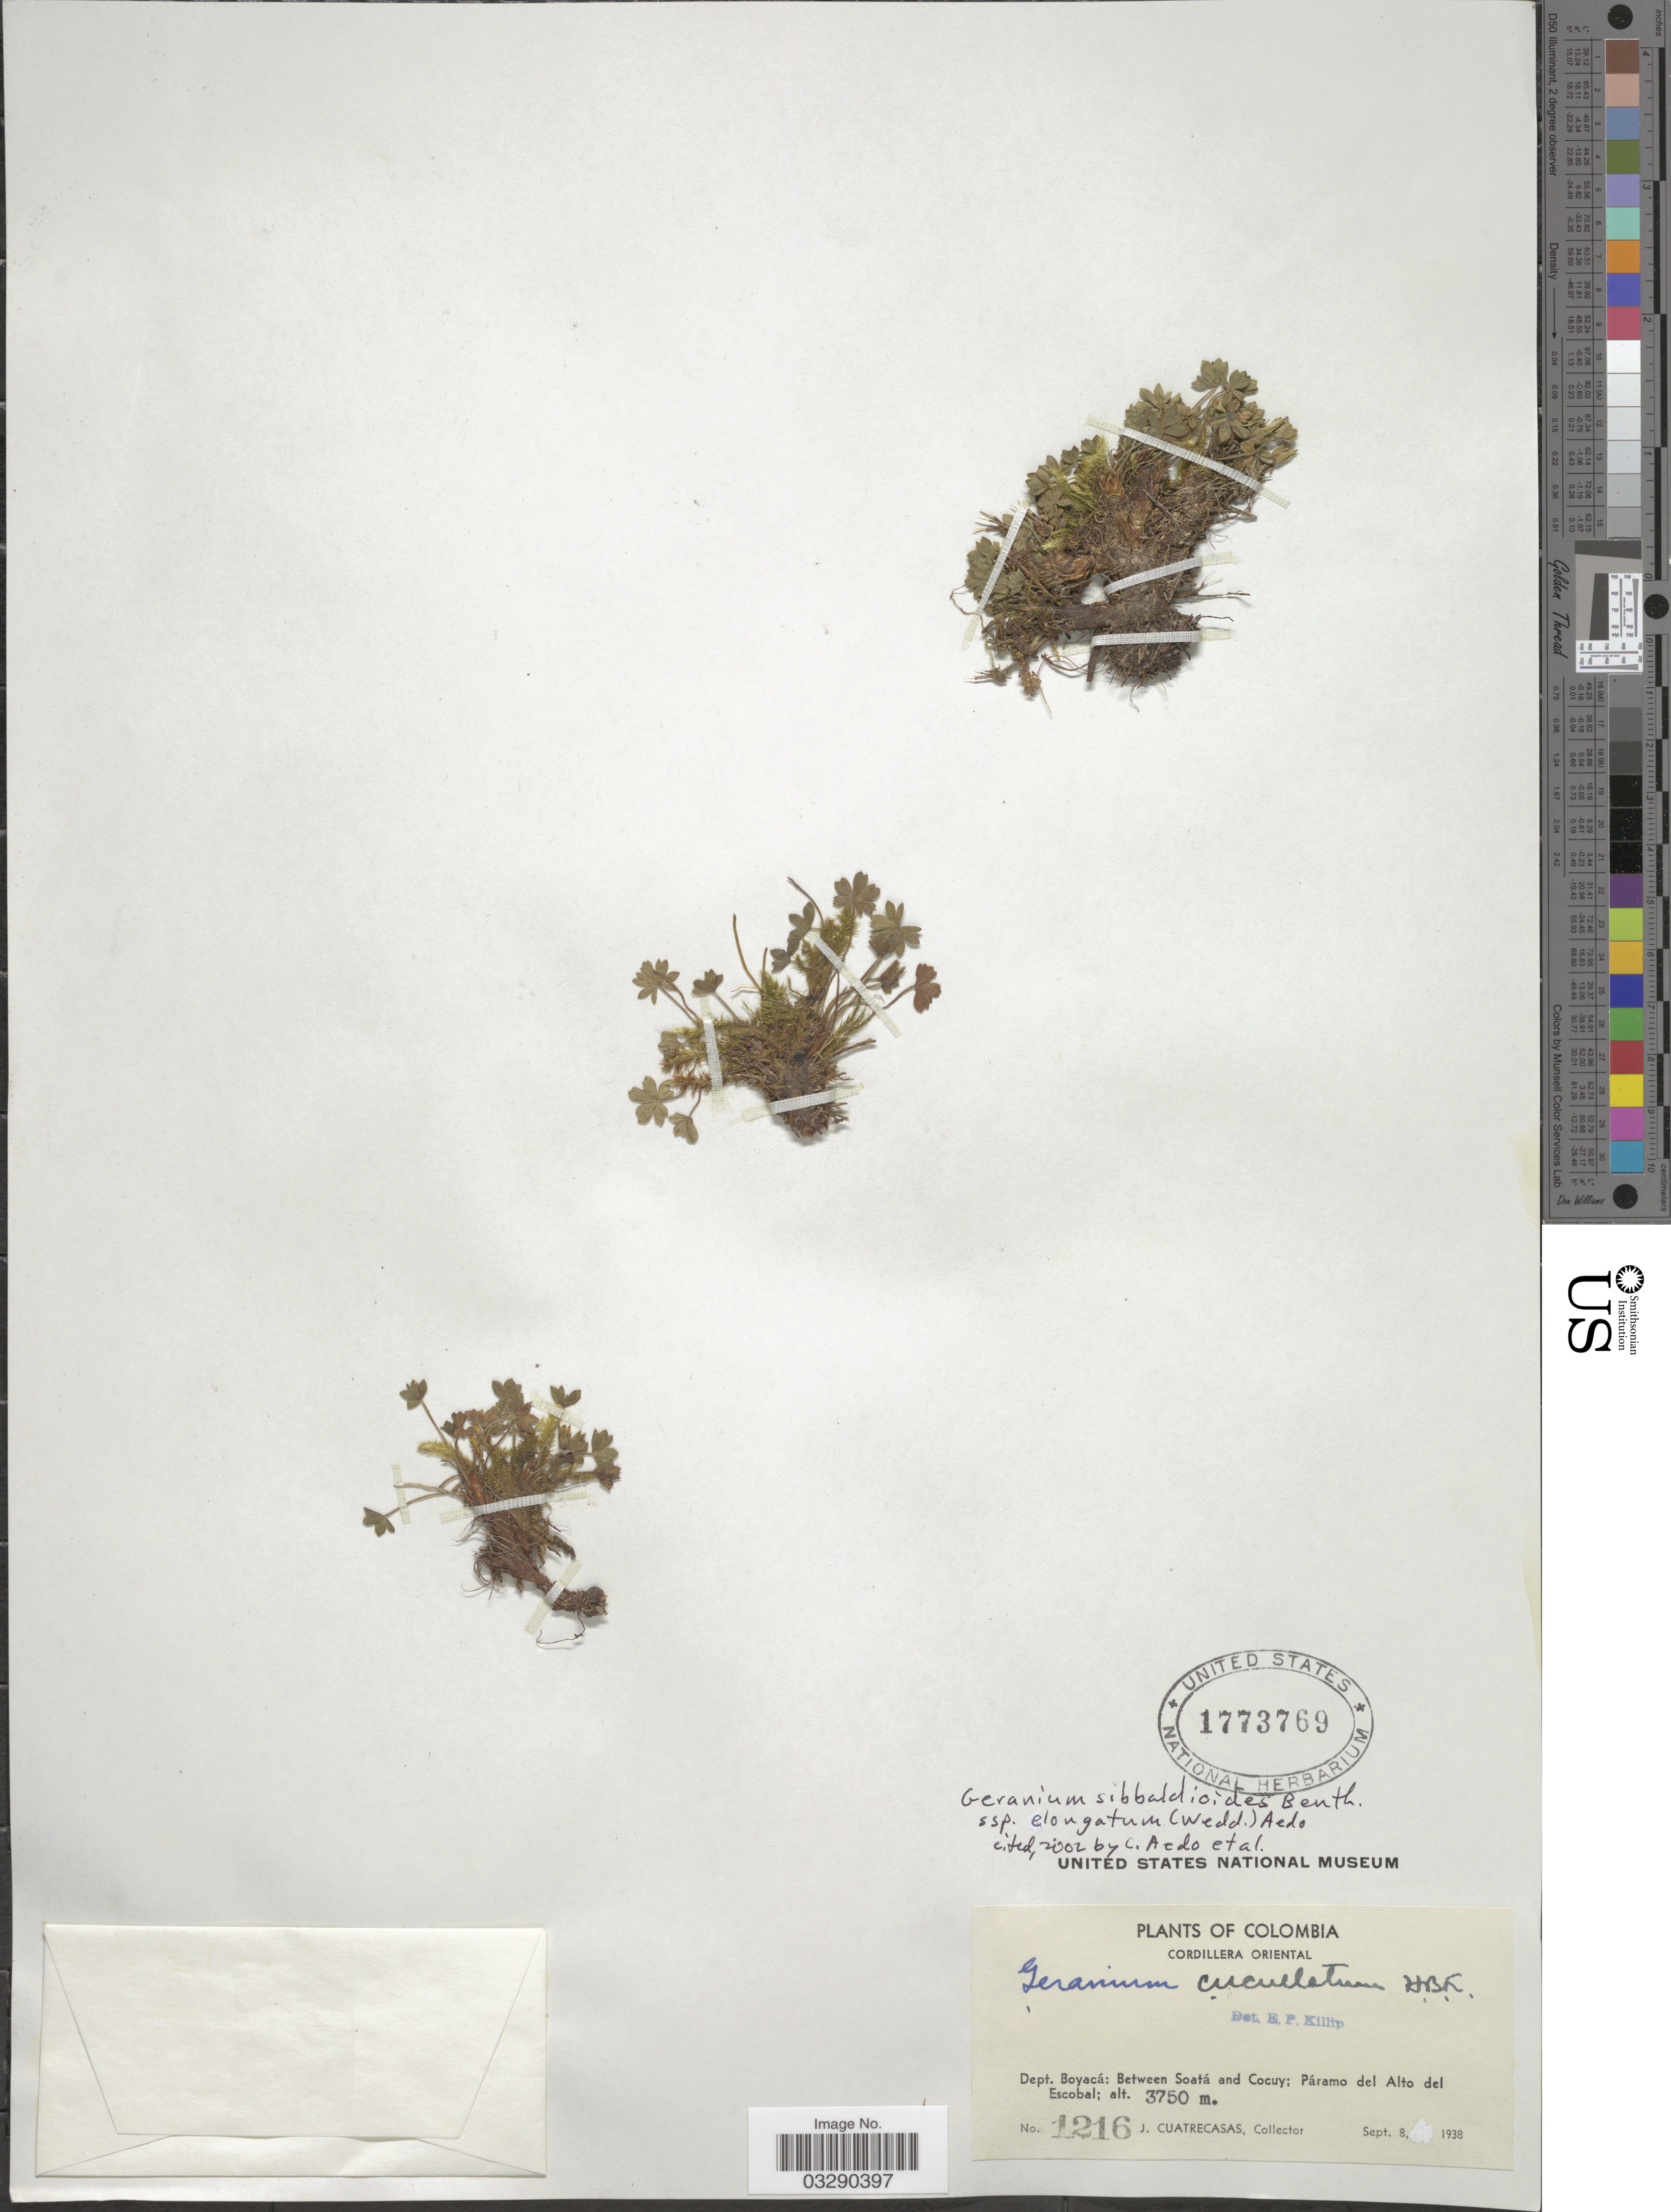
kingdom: Plantae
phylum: Tracheophyta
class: Magnoliopsida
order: Geraniales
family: Geraniaceae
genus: Geranium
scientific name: Geranium sibbaldioides subsp. elongatum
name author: (Wedd.) Aedo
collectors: J. Cuatrecasas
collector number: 1216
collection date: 1938-09-08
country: Colombia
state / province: Boyacá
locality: Cordillera Oriental. Dept. Boyacá: Between Soatá and Cocuy; Páramo del Alto del Escobal.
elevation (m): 3750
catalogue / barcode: US 1773769